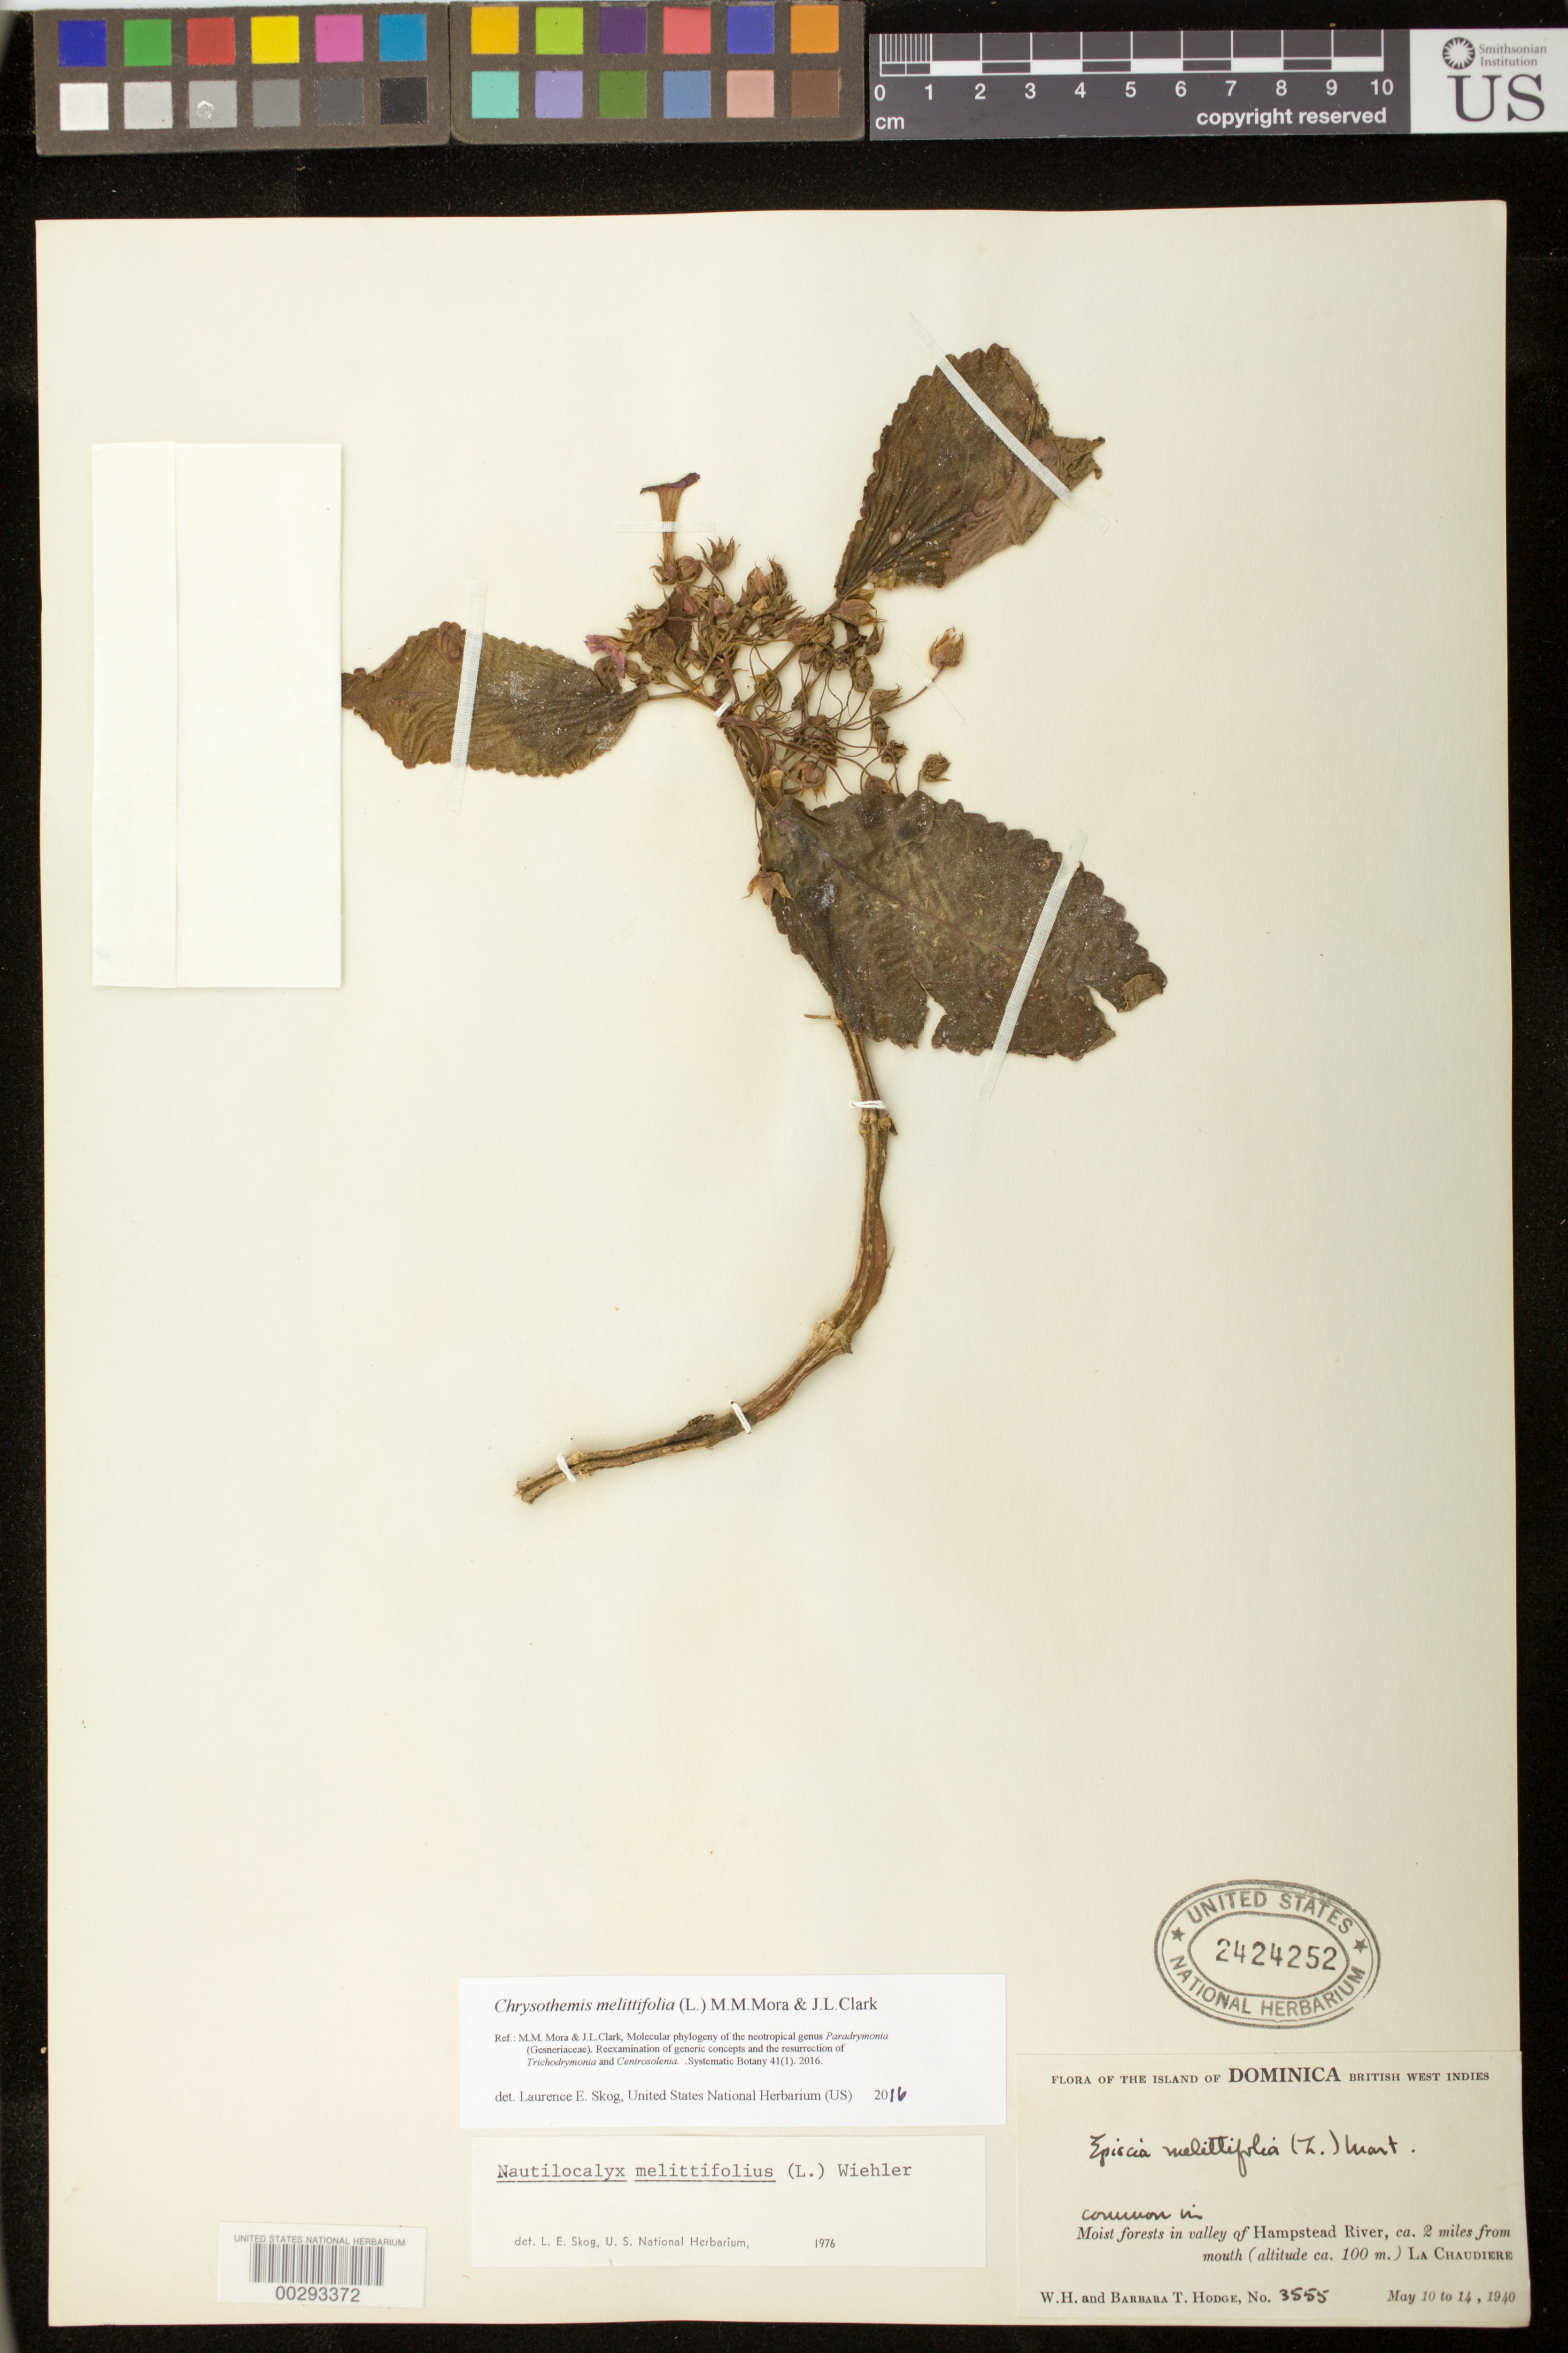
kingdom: Plantae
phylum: Tracheophyta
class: Magnoliopsida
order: Lamiales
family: Gesneriaceae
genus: Chrysothemis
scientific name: Chrysothemis melittifolia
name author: (L.) M.M. Mora & J.L. Clark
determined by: Skog, Laurence E.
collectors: W. Hodge & B. Hodge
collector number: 3555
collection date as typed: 10-14 May 1940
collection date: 1940-05-10/1940-05-14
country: Dominica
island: Dominica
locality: Hampstead River, La Chaudiere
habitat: In moist forest in valley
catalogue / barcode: US 2424252